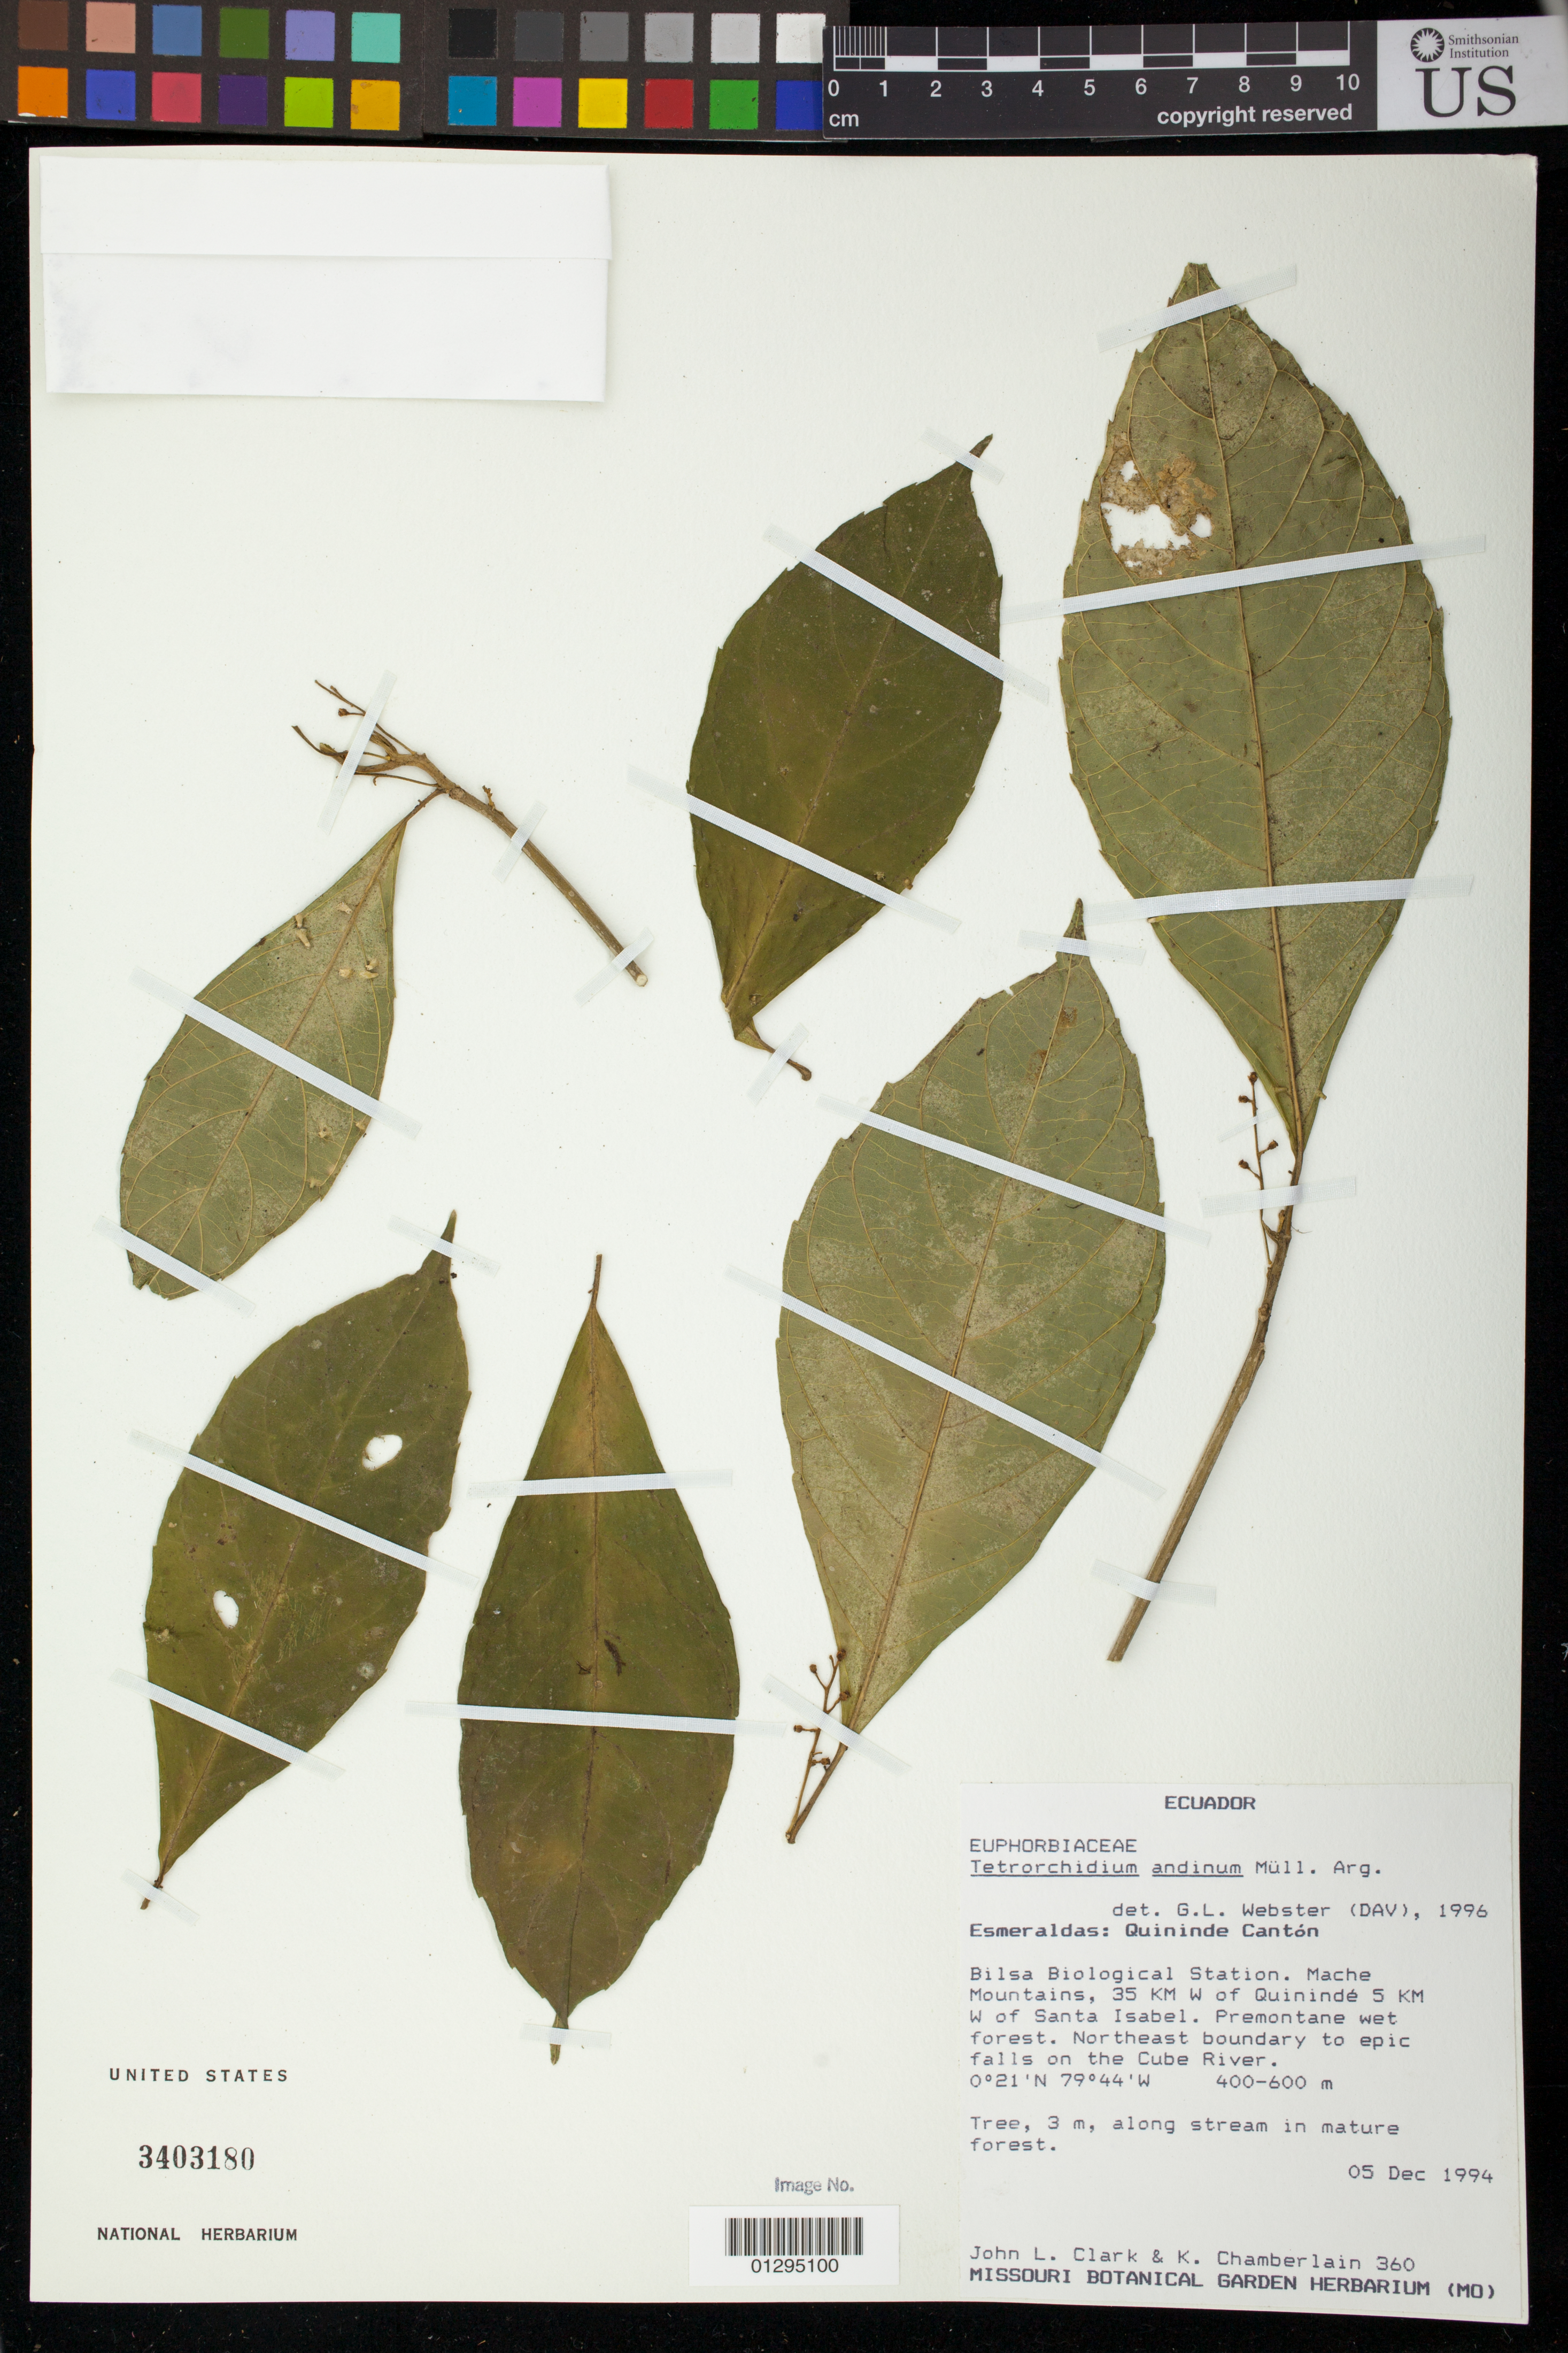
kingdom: Plantae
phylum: Tracheophyta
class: Magnoliopsida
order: Malpighiales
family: Euphorbiaceae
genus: Tetrorchidium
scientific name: Tetrorchidium andinum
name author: Müll. Arg.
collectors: J. L. Clark & K. Chamberlain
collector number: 360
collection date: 1994-12-05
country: Ecuador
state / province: Esmeraldas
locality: Bilsa Biological Station. Mache Mountains, 35 KM W of Quininde 5 KM W of Santa Isabel. Northeast boundary to epic falls on the Cube River.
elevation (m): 400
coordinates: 0°21'N, 79°44'W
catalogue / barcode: US 3403180